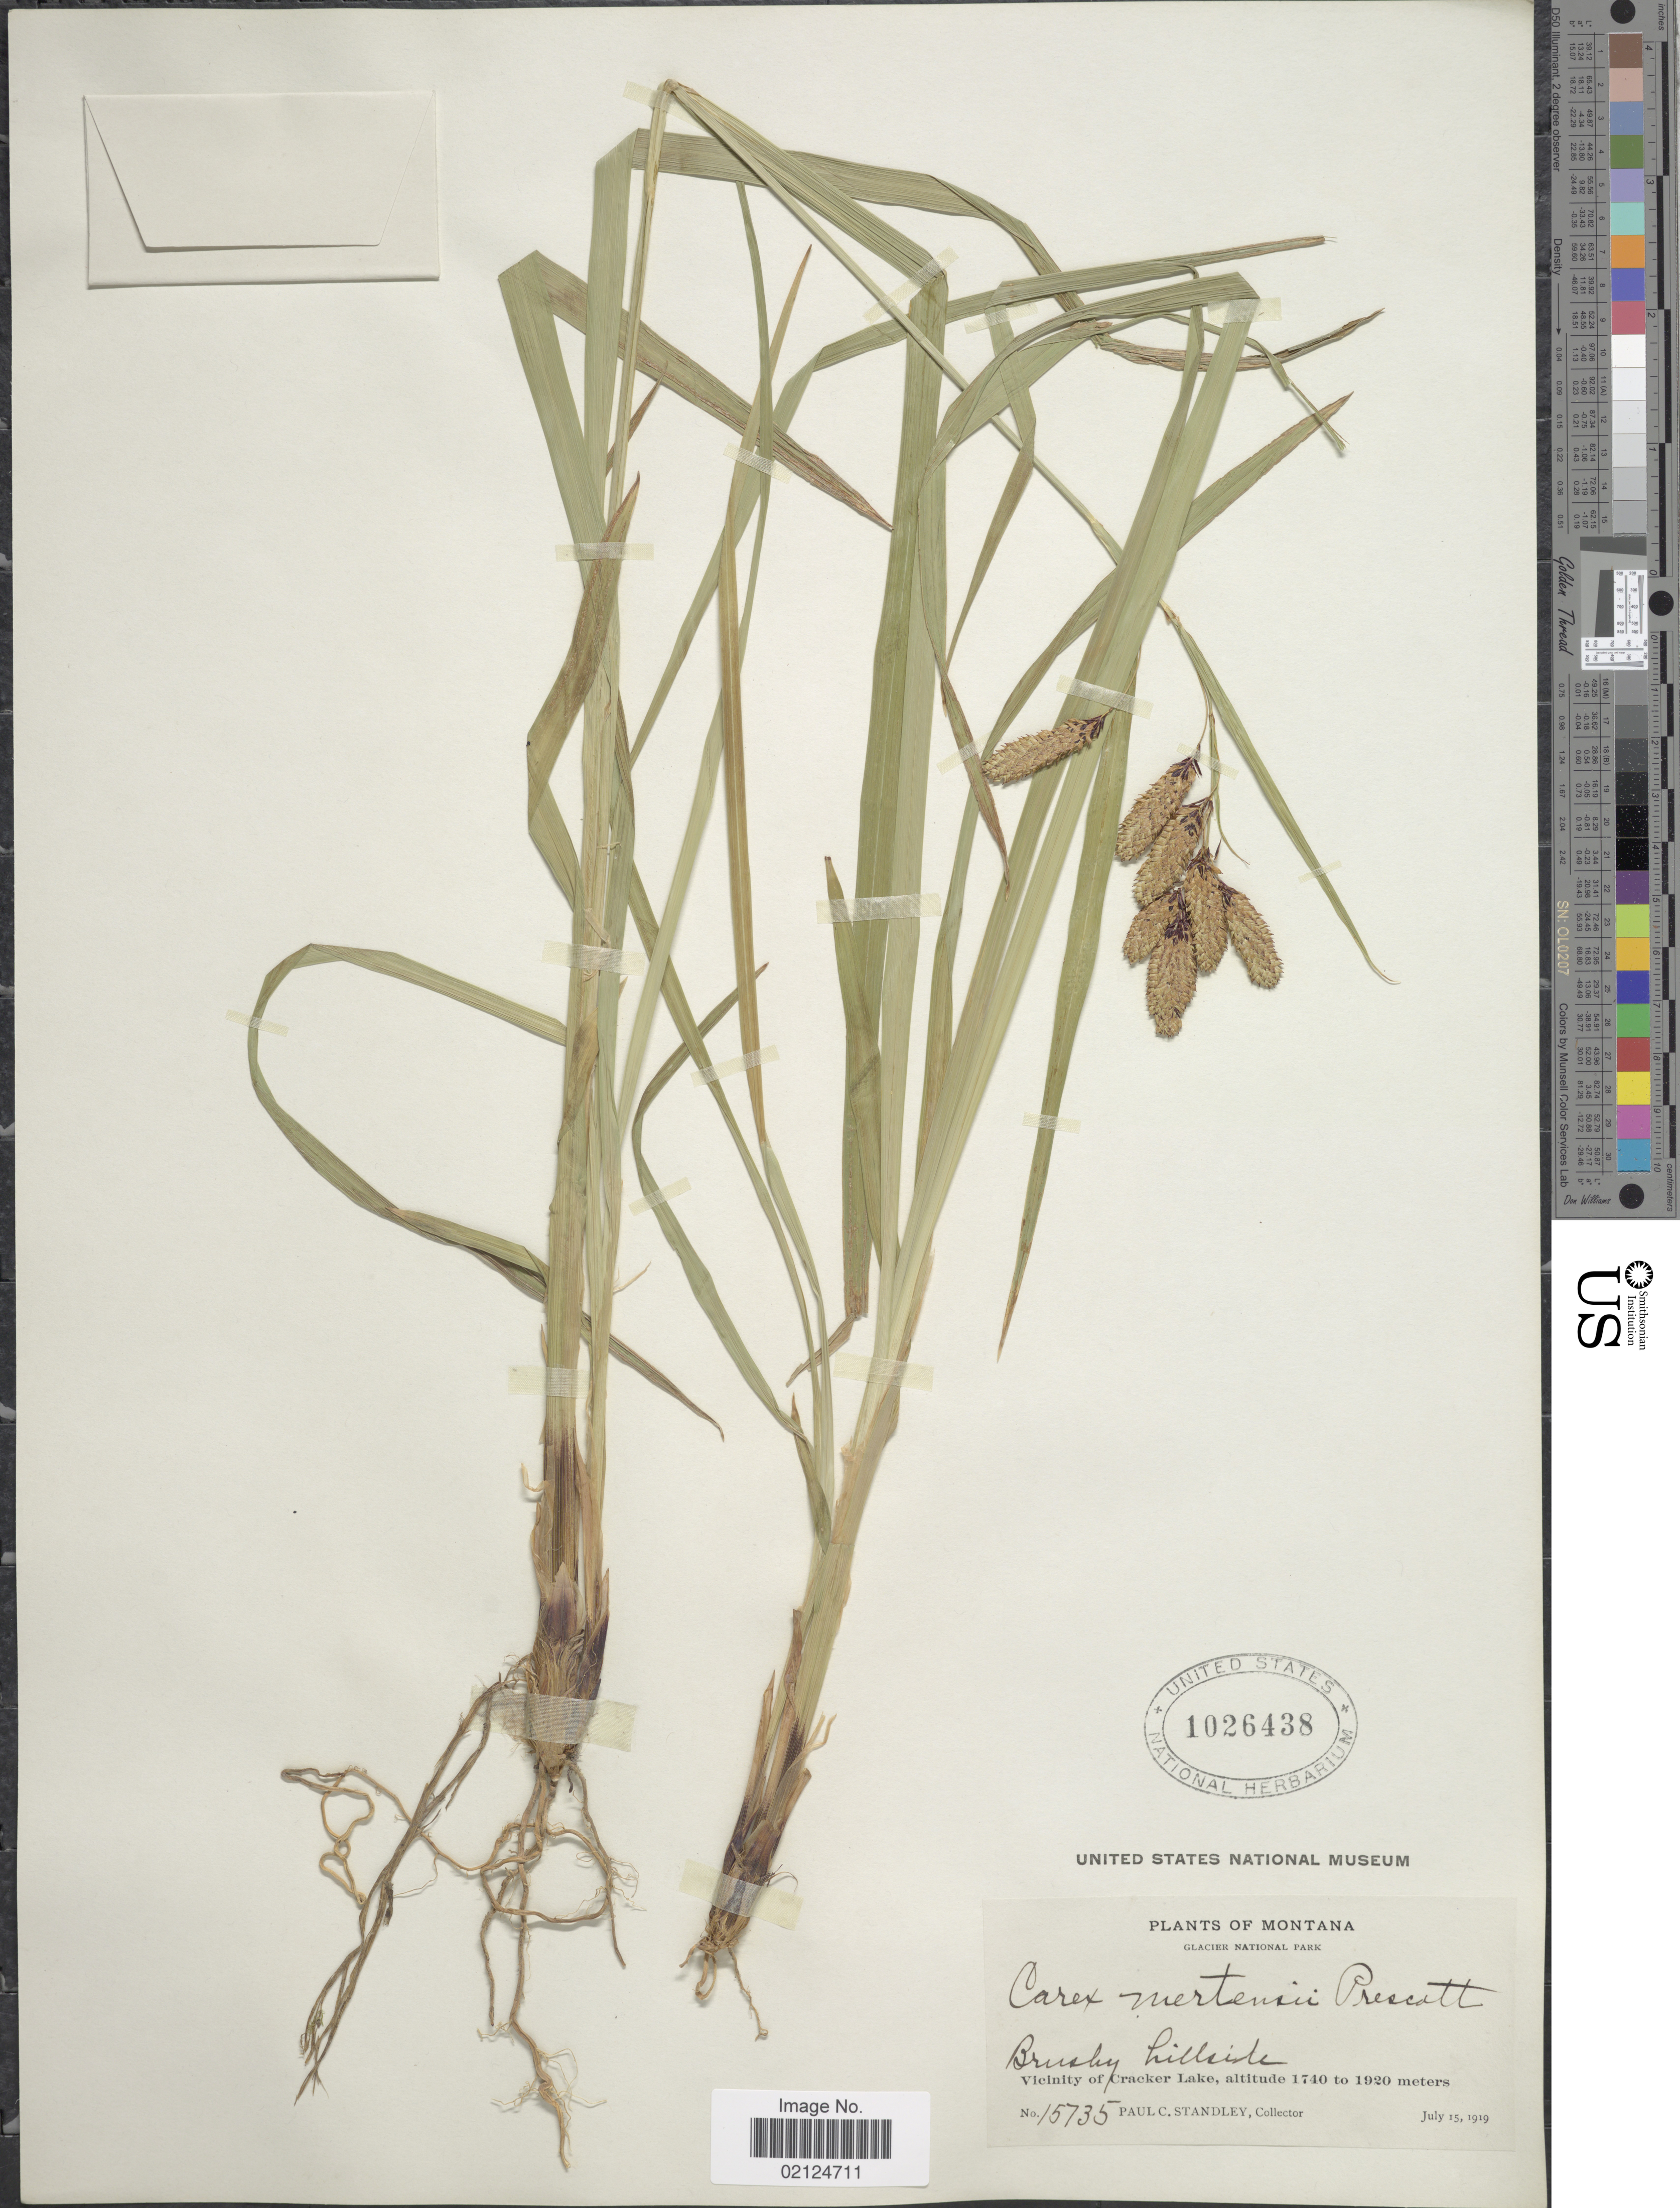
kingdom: Plantae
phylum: Tracheophyta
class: Liliopsida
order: Poales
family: Cyperaceae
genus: Carex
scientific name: Carex mertensii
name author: J.D. Prescott ex Bong.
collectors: P. C. Standley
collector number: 15735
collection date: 1919-07-15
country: United States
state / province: Montana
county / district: Glacier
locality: Glacier National Park, Vicinity of Cracker Lake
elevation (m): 1740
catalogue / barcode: US 1026438